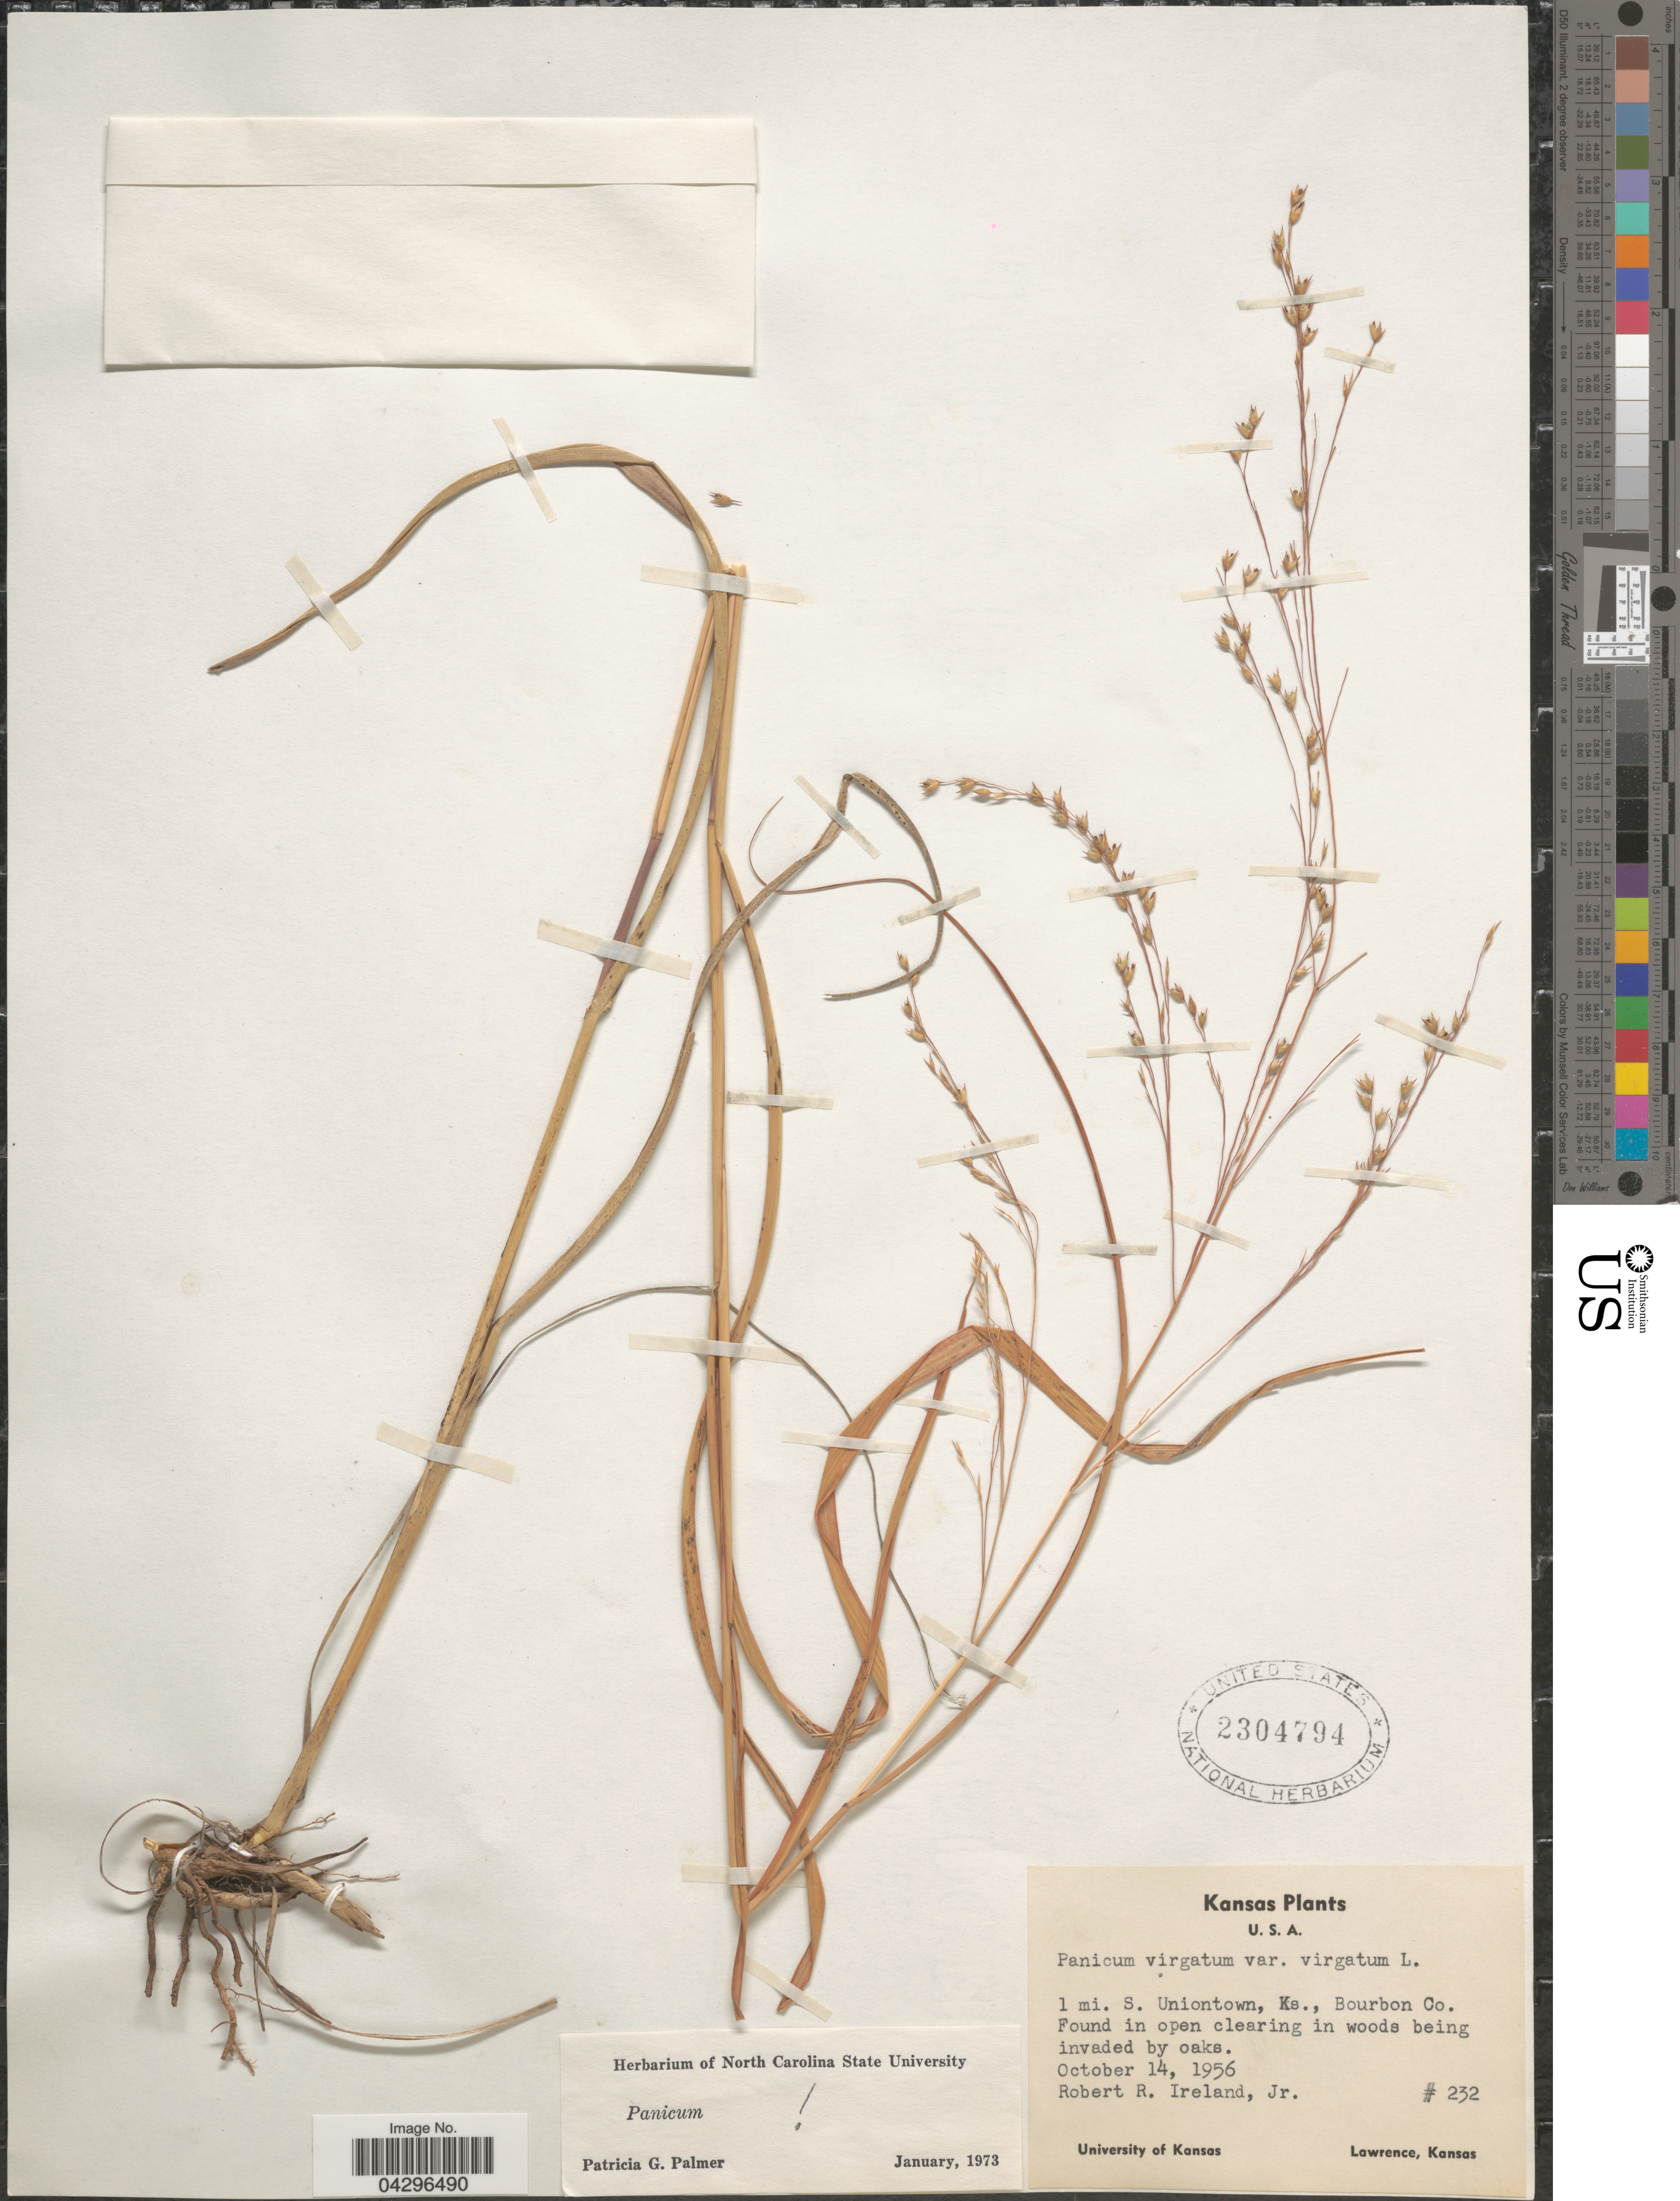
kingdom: Plantae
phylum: Tracheophyta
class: Liliopsida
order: Poales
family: Poaceae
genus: Panicum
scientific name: Panicum virgatum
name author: L.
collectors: R. Ireland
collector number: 232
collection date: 1956-10-14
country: United States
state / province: Kansas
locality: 1 mi. S. Uniontown, Bourbon Co. Found in open clearing in woods being invaded by oaks.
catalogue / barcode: US 2304794